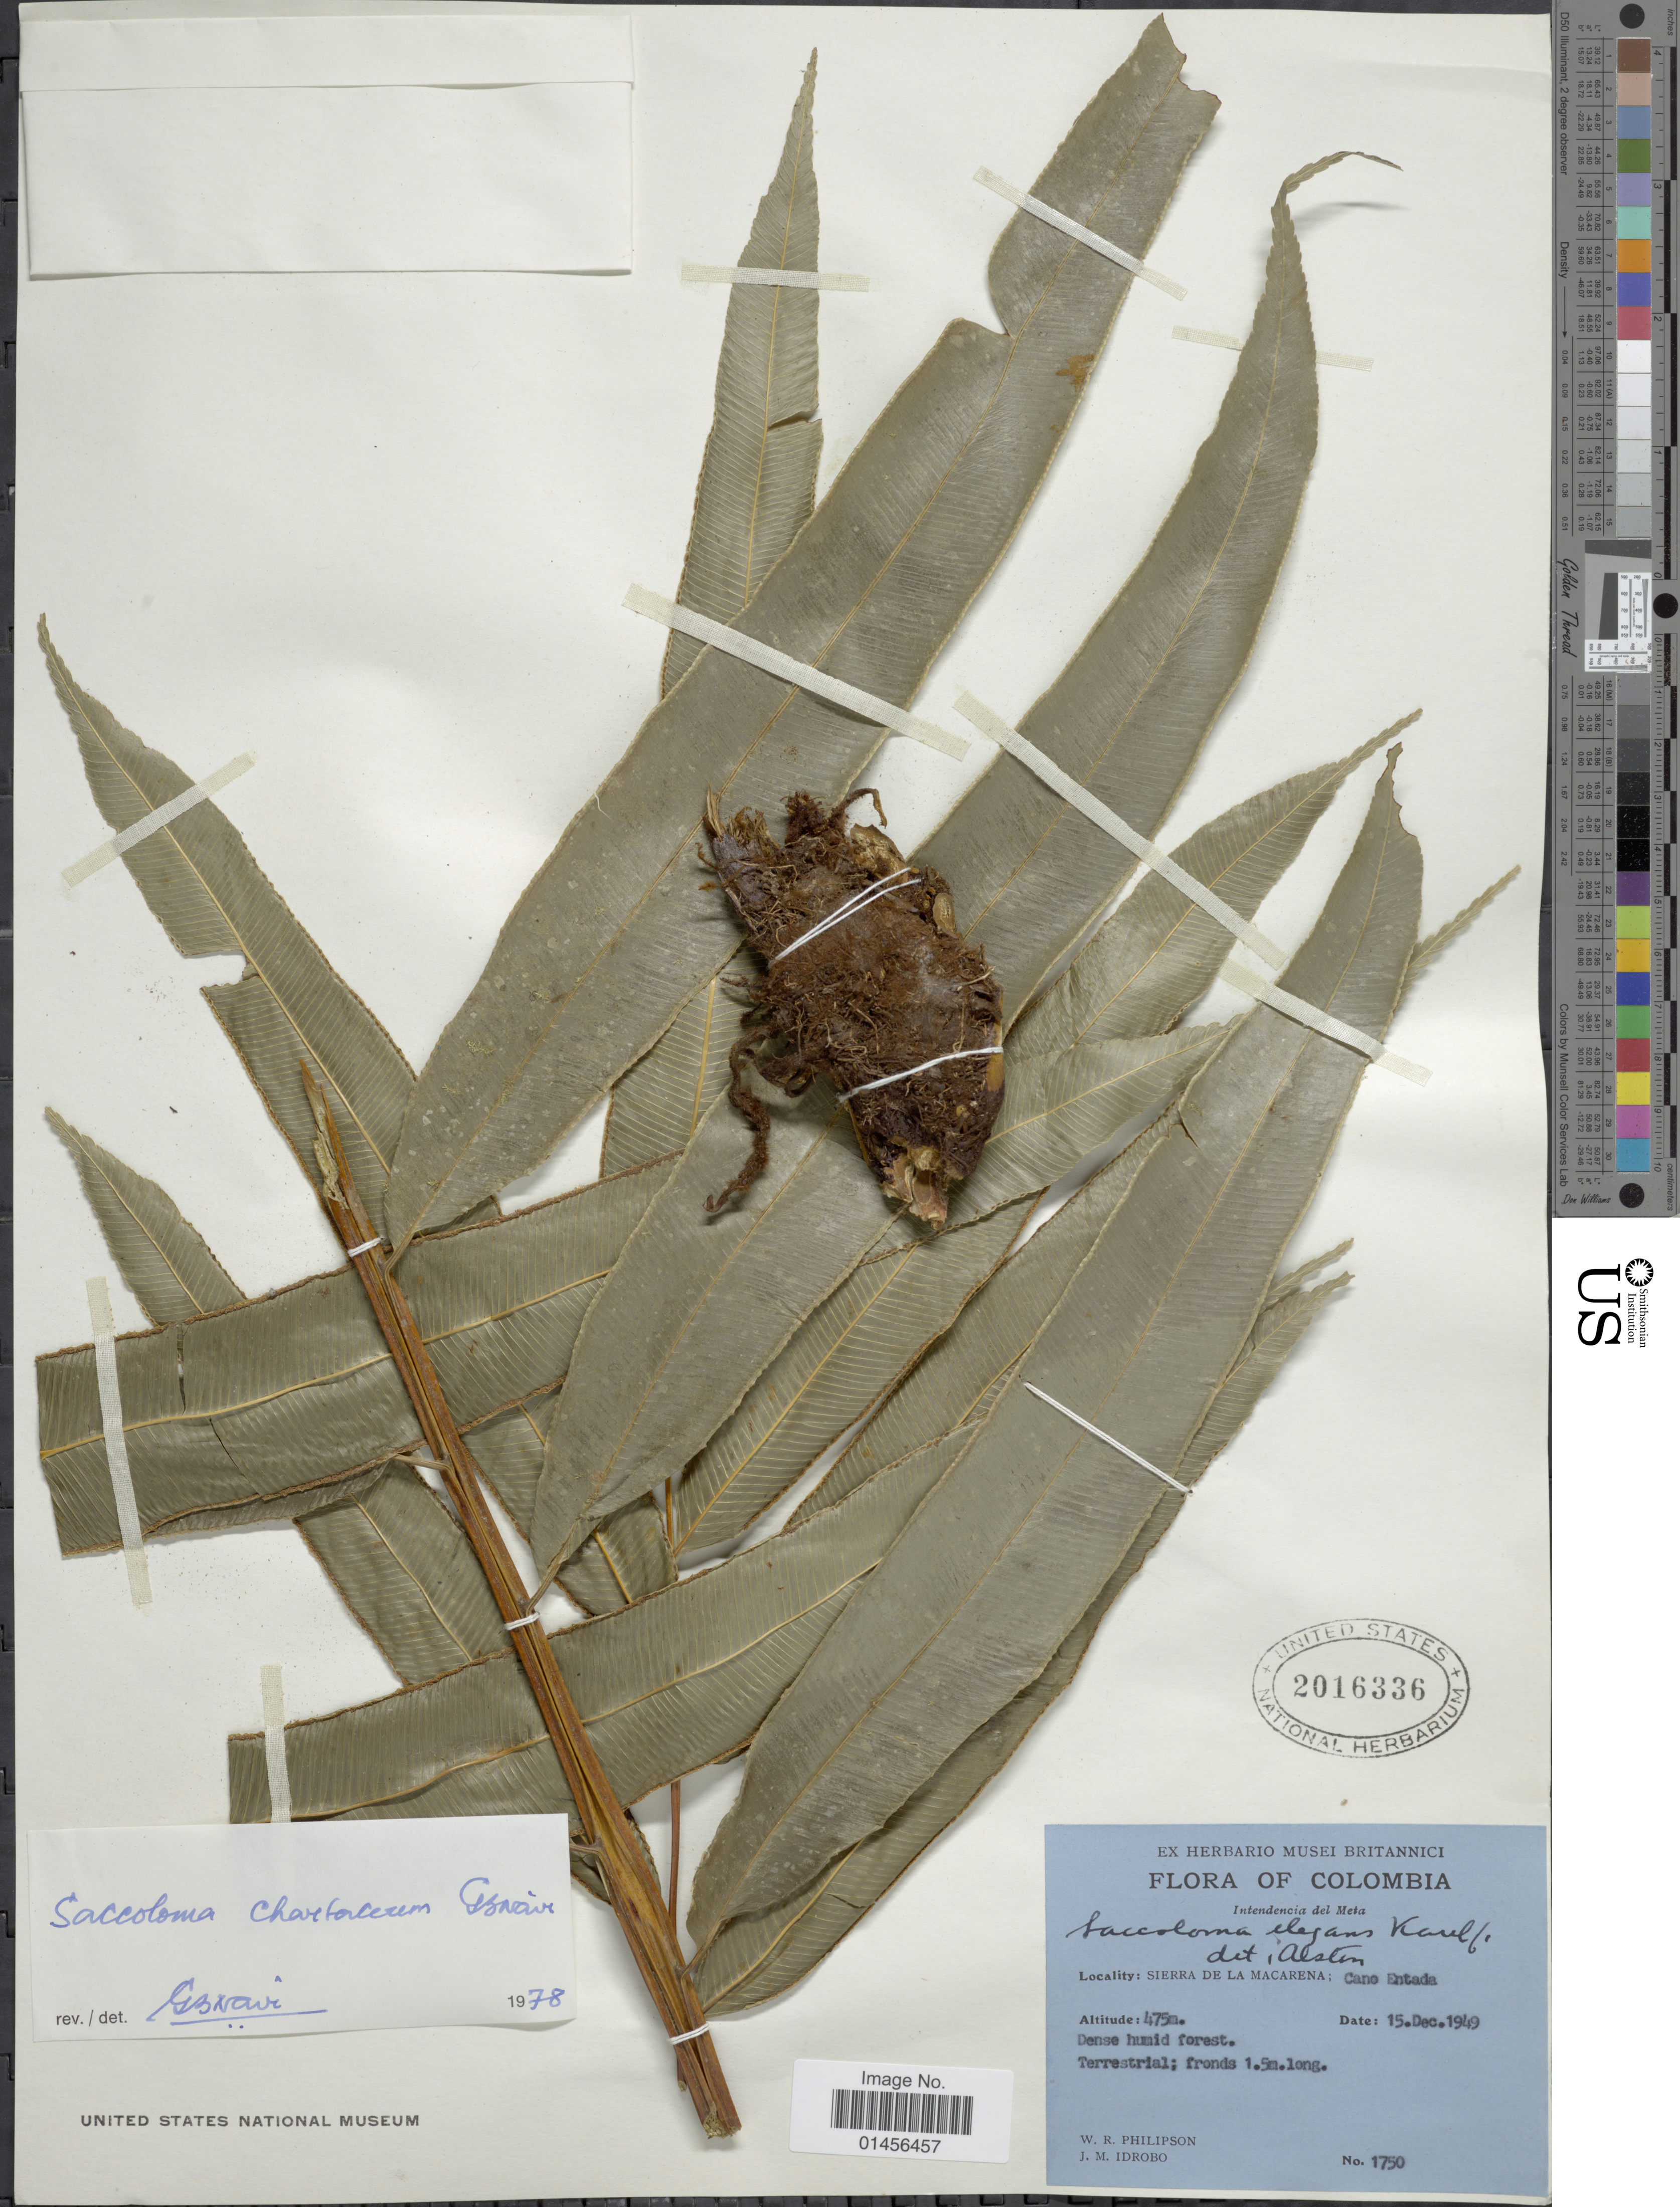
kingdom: Plantae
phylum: Tracheophyta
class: Polypodiopsida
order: Polypodiales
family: Saccolomataceae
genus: Saccoloma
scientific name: Saccoloma elegans subsp. chartaceum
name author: Cremers & K.U. Kramer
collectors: W. R. Philipson & J. M. Idrobo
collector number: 1750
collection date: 1949-12-15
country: Colombia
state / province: Meta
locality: Intendencia del Meta, Sierra de la Macarena; Cane Entada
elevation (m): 475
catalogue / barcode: US 2016336